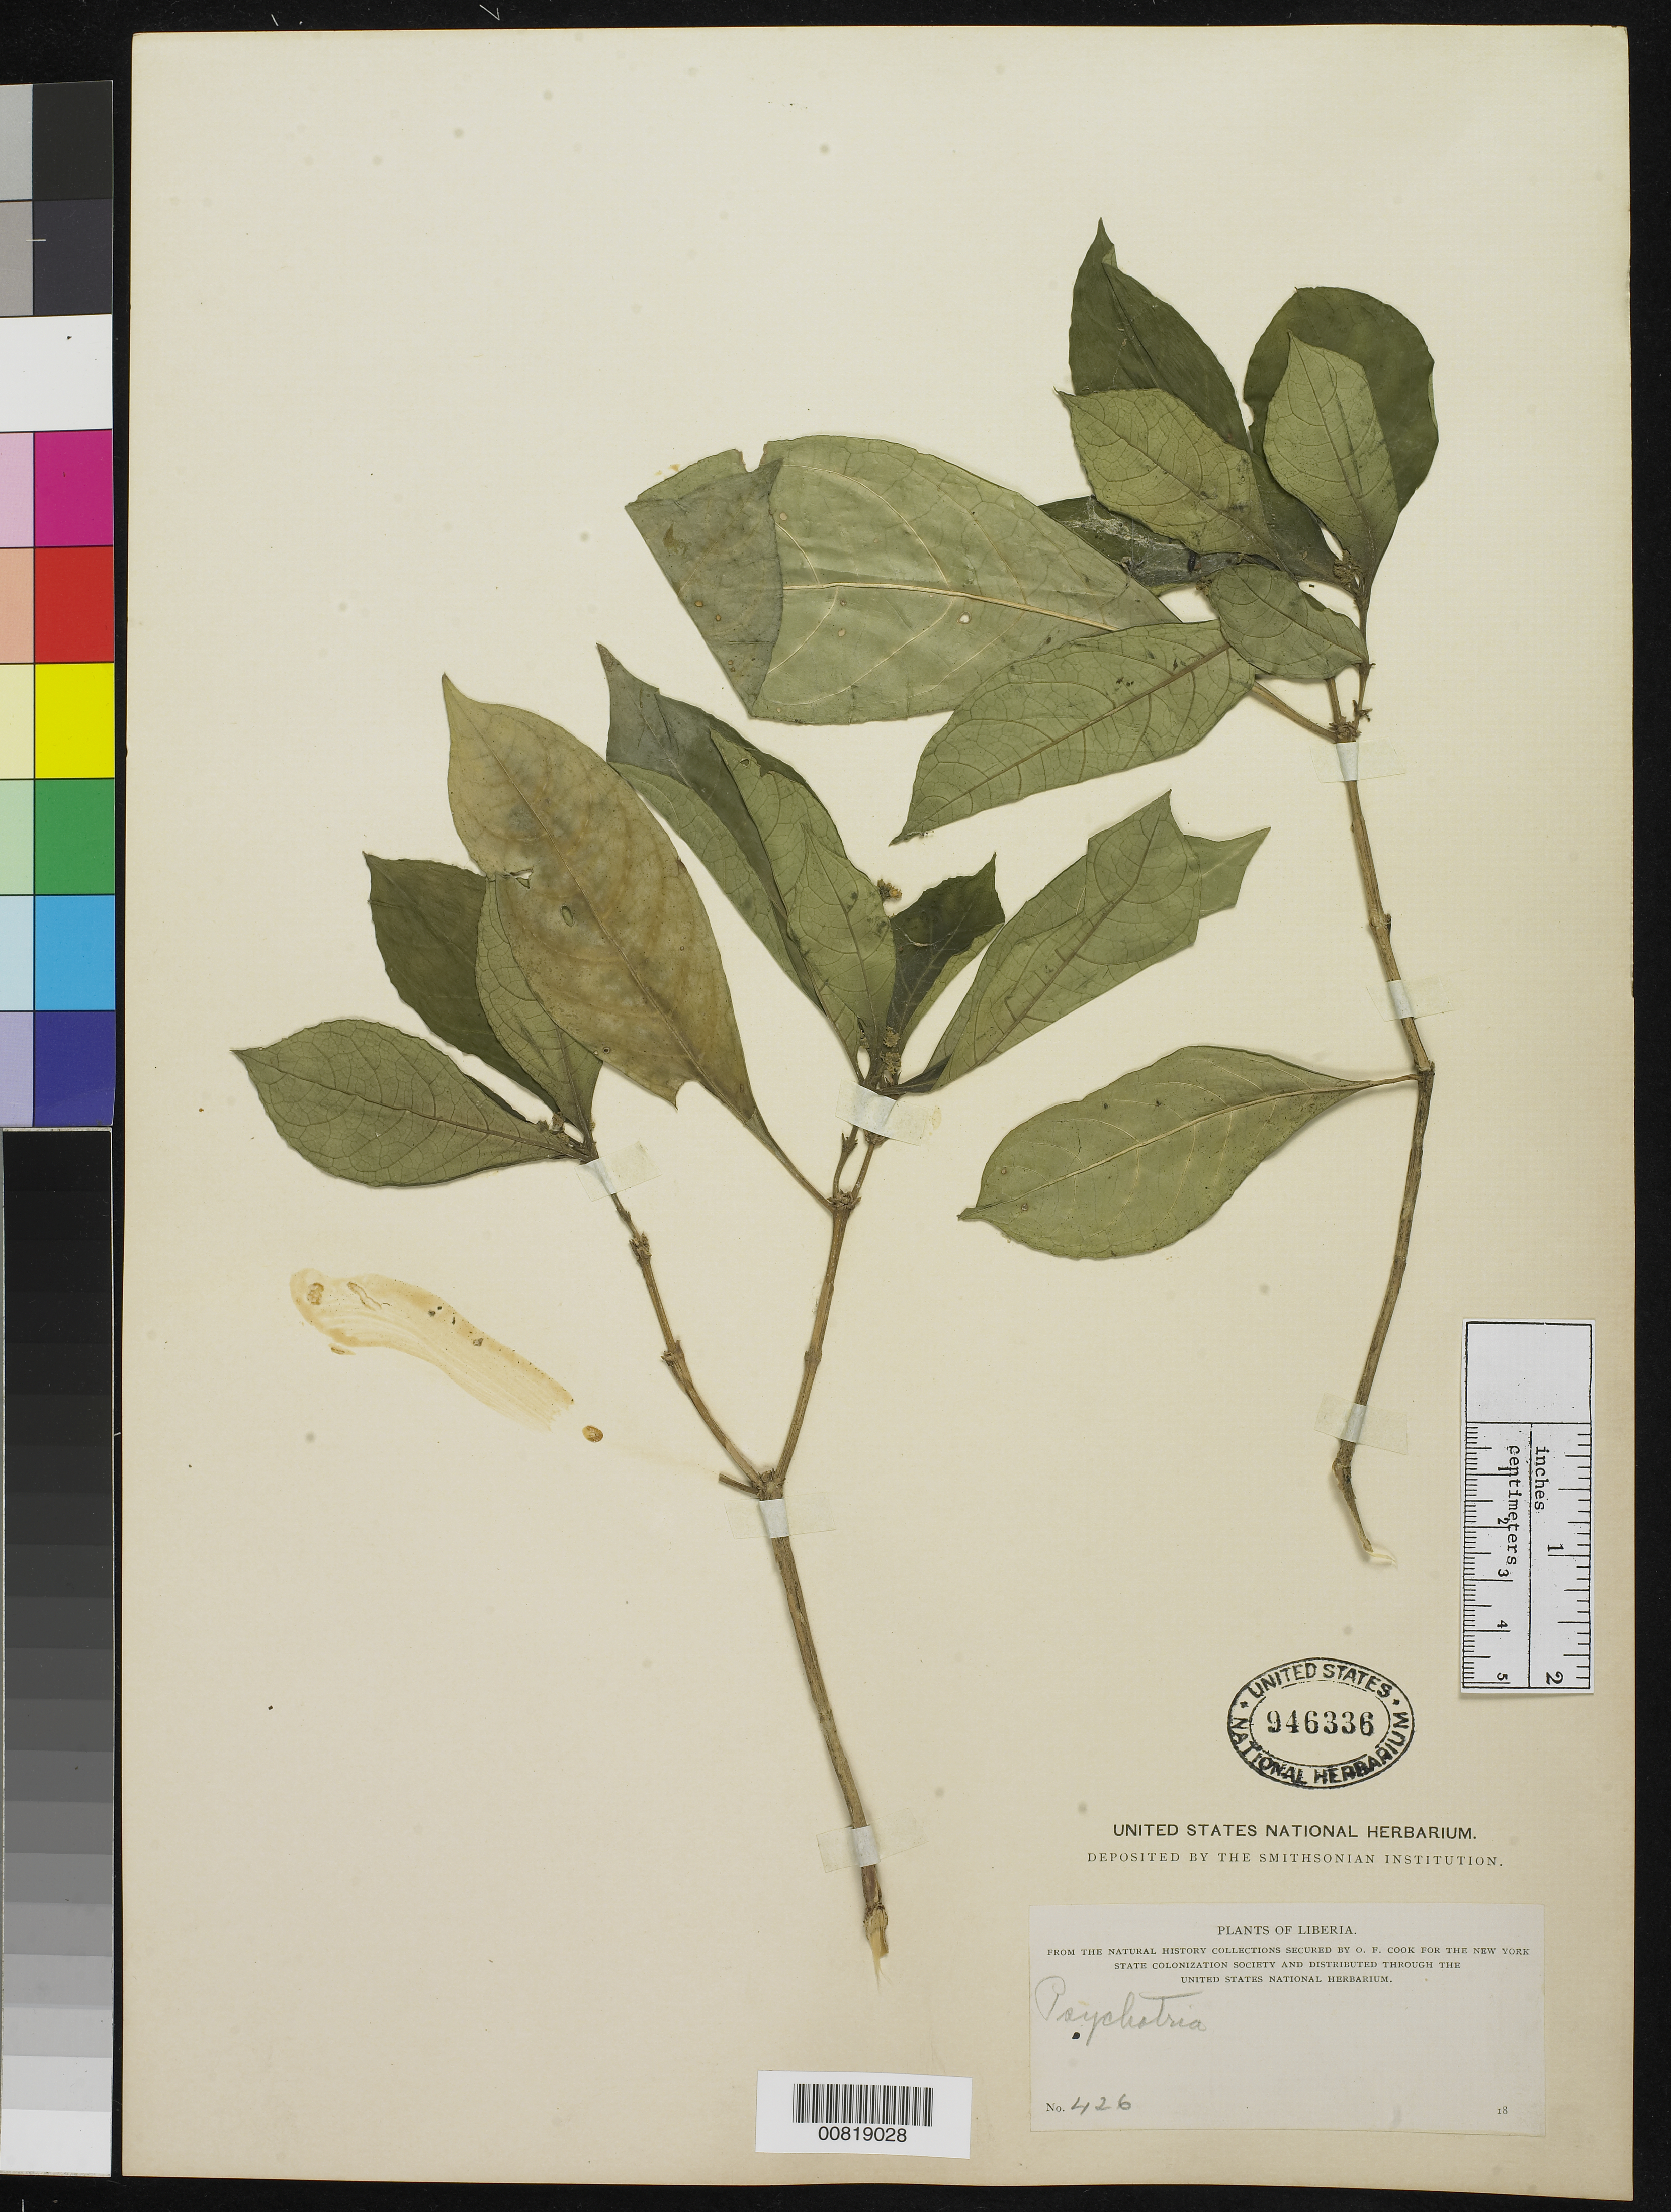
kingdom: Plantae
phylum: Tracheophyta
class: Magnoliopsida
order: Gentianales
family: Rubiaceae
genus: Psychotria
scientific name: Psychotria sp.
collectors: O. F. Cook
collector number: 426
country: Liberia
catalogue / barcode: US 946336